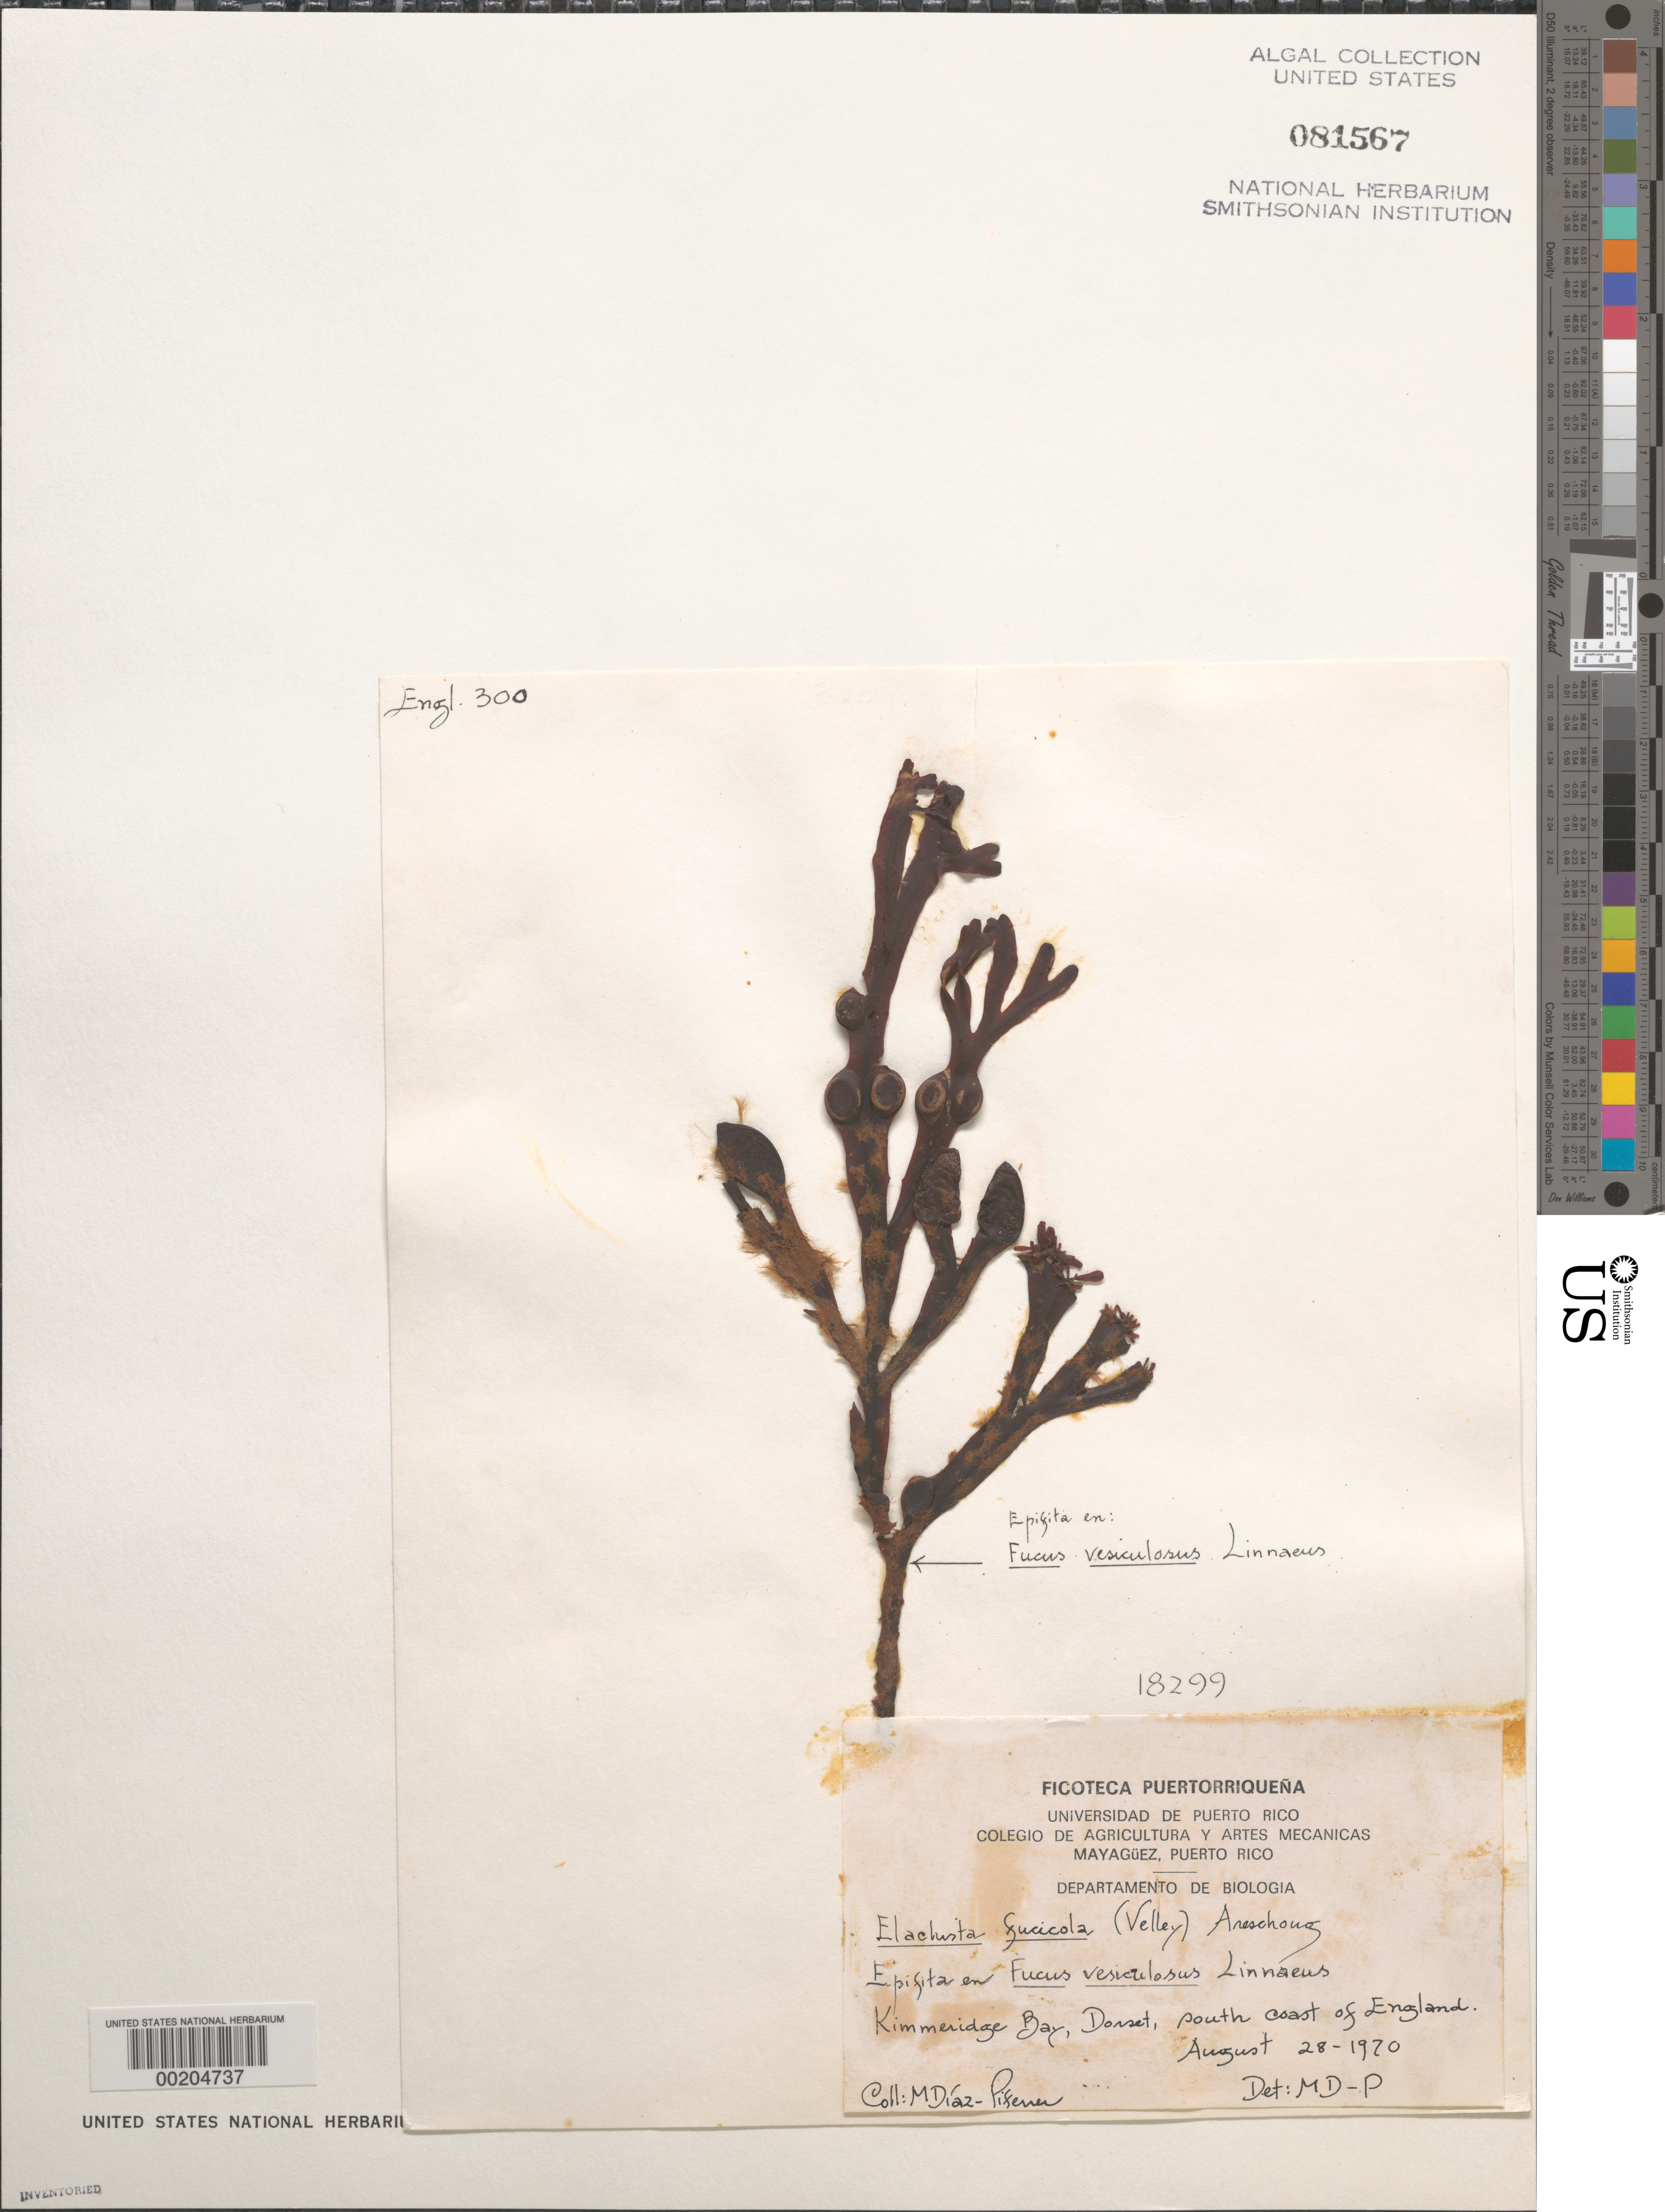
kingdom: Chromista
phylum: Ochrophyta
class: Phaeophyceae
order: Ectocarpales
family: Chordariaceae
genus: Elachista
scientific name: Elachista fucicola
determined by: Diaz-Piferrer, M.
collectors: M. Diaz-Piferrer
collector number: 18299 & ENGL. 300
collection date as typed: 28 Aug 1970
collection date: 1970-08-28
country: United Kingdom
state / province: England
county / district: Dorset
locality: Kimmeridge Bay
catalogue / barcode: US 81567